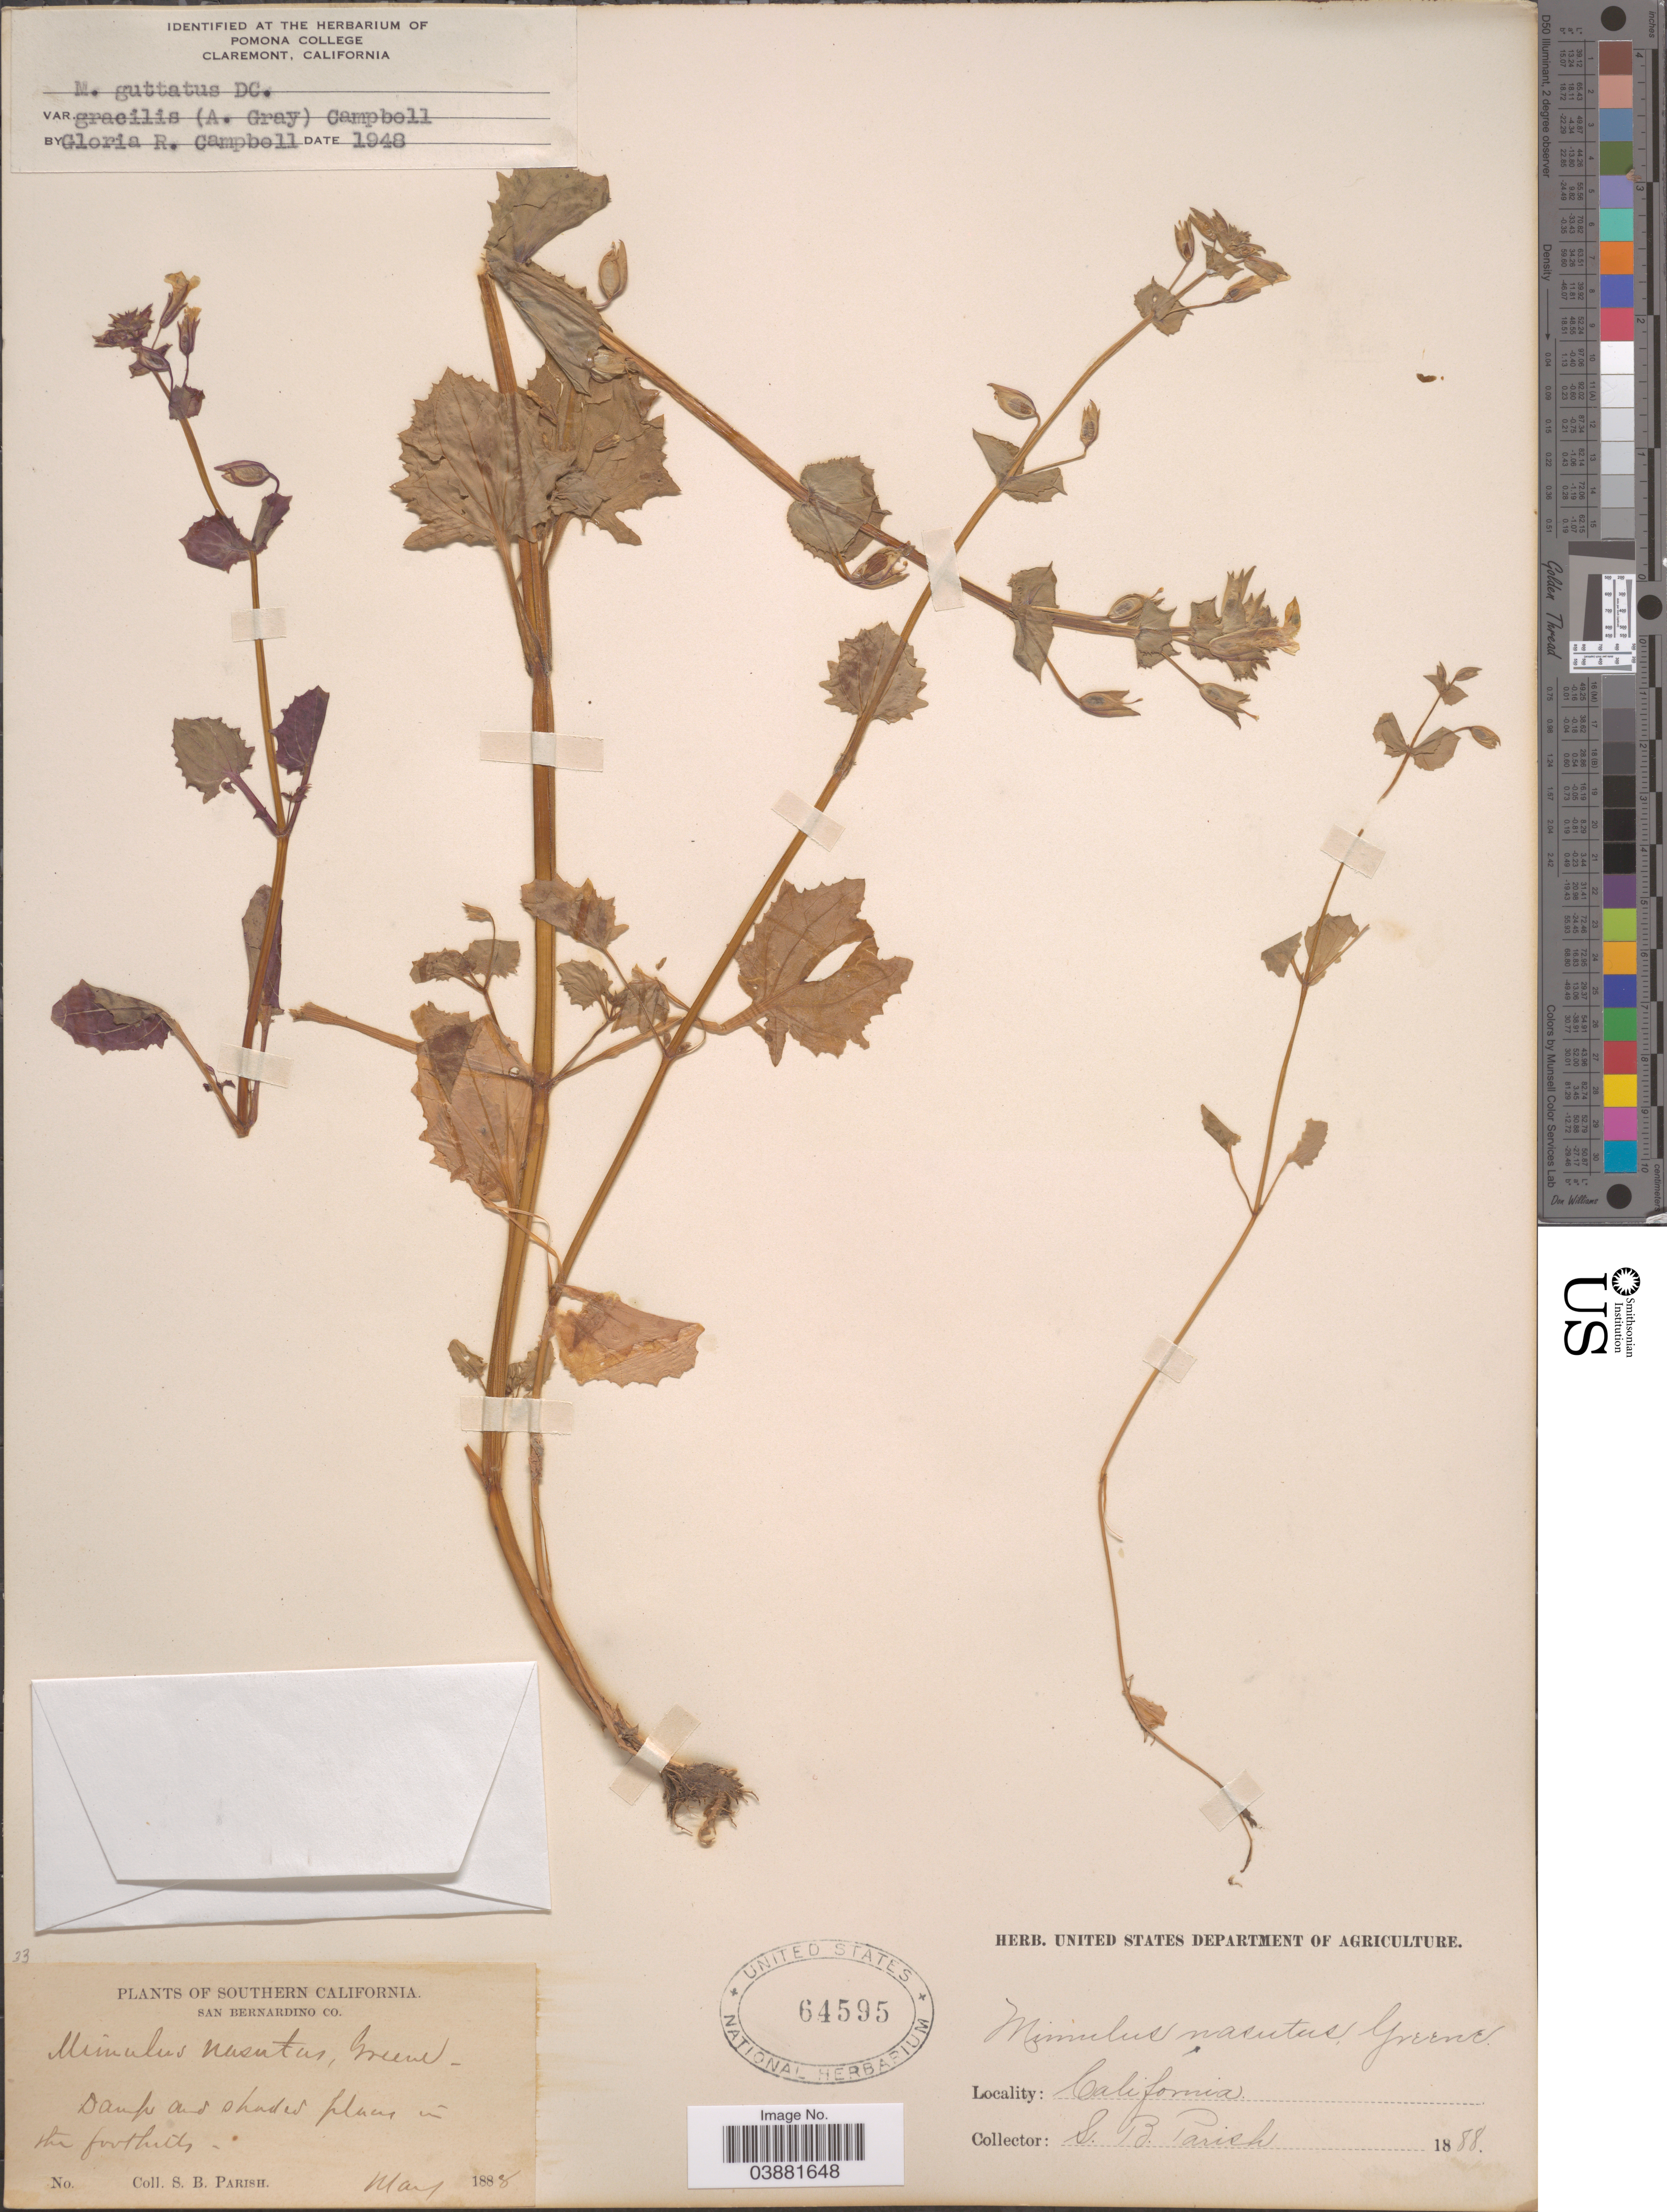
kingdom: Plantae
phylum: Tracheophyta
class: Magnoliopsida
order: Lamiales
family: Phrymaceae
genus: Mimulus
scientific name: Mimulus guttatus var. gracilis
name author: (A. Gray) G.R. Campb.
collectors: S. B. Parish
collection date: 1888-05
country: United States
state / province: California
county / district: San Bernardino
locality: Southern California. San Bernardino Co.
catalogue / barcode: US 64595